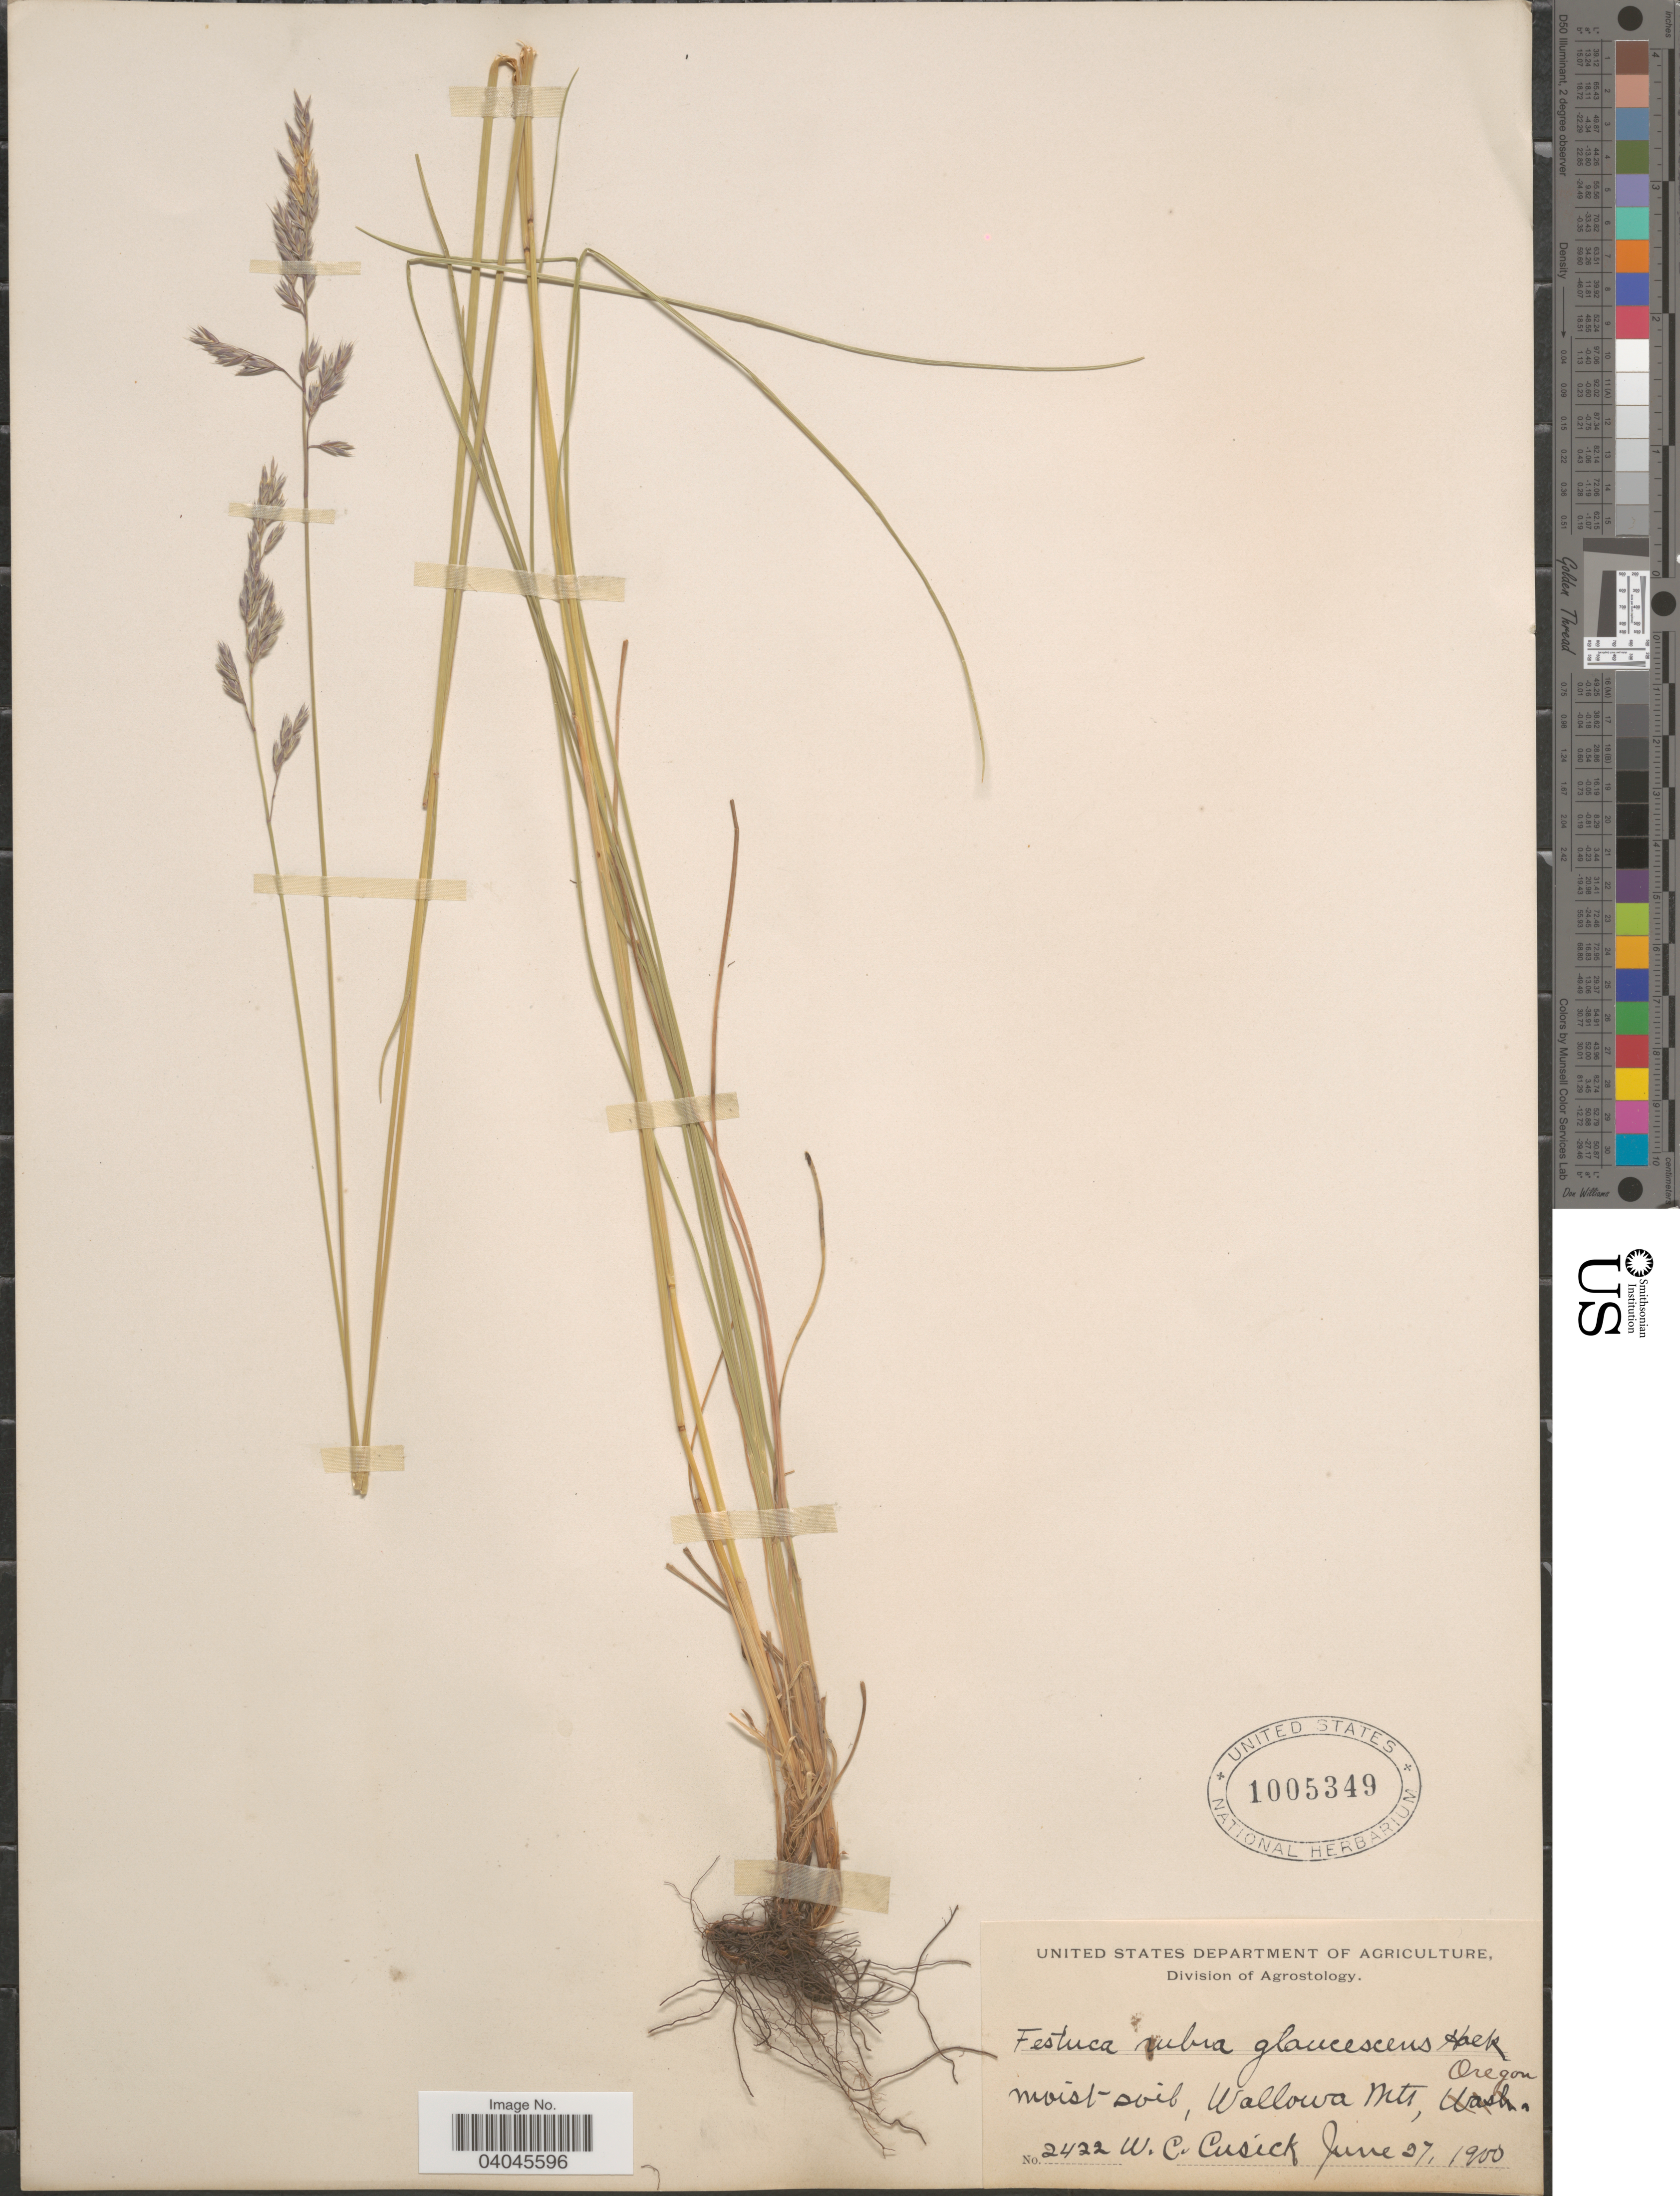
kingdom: Plantae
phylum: Tracheophyta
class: Liliopsida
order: Poales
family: Poaceae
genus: Festuca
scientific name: Festuca rubra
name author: L.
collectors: W. C. Cusick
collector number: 2422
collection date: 1900-06-27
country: United States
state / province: Oregon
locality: Wallowa Mts.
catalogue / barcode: US 1005349